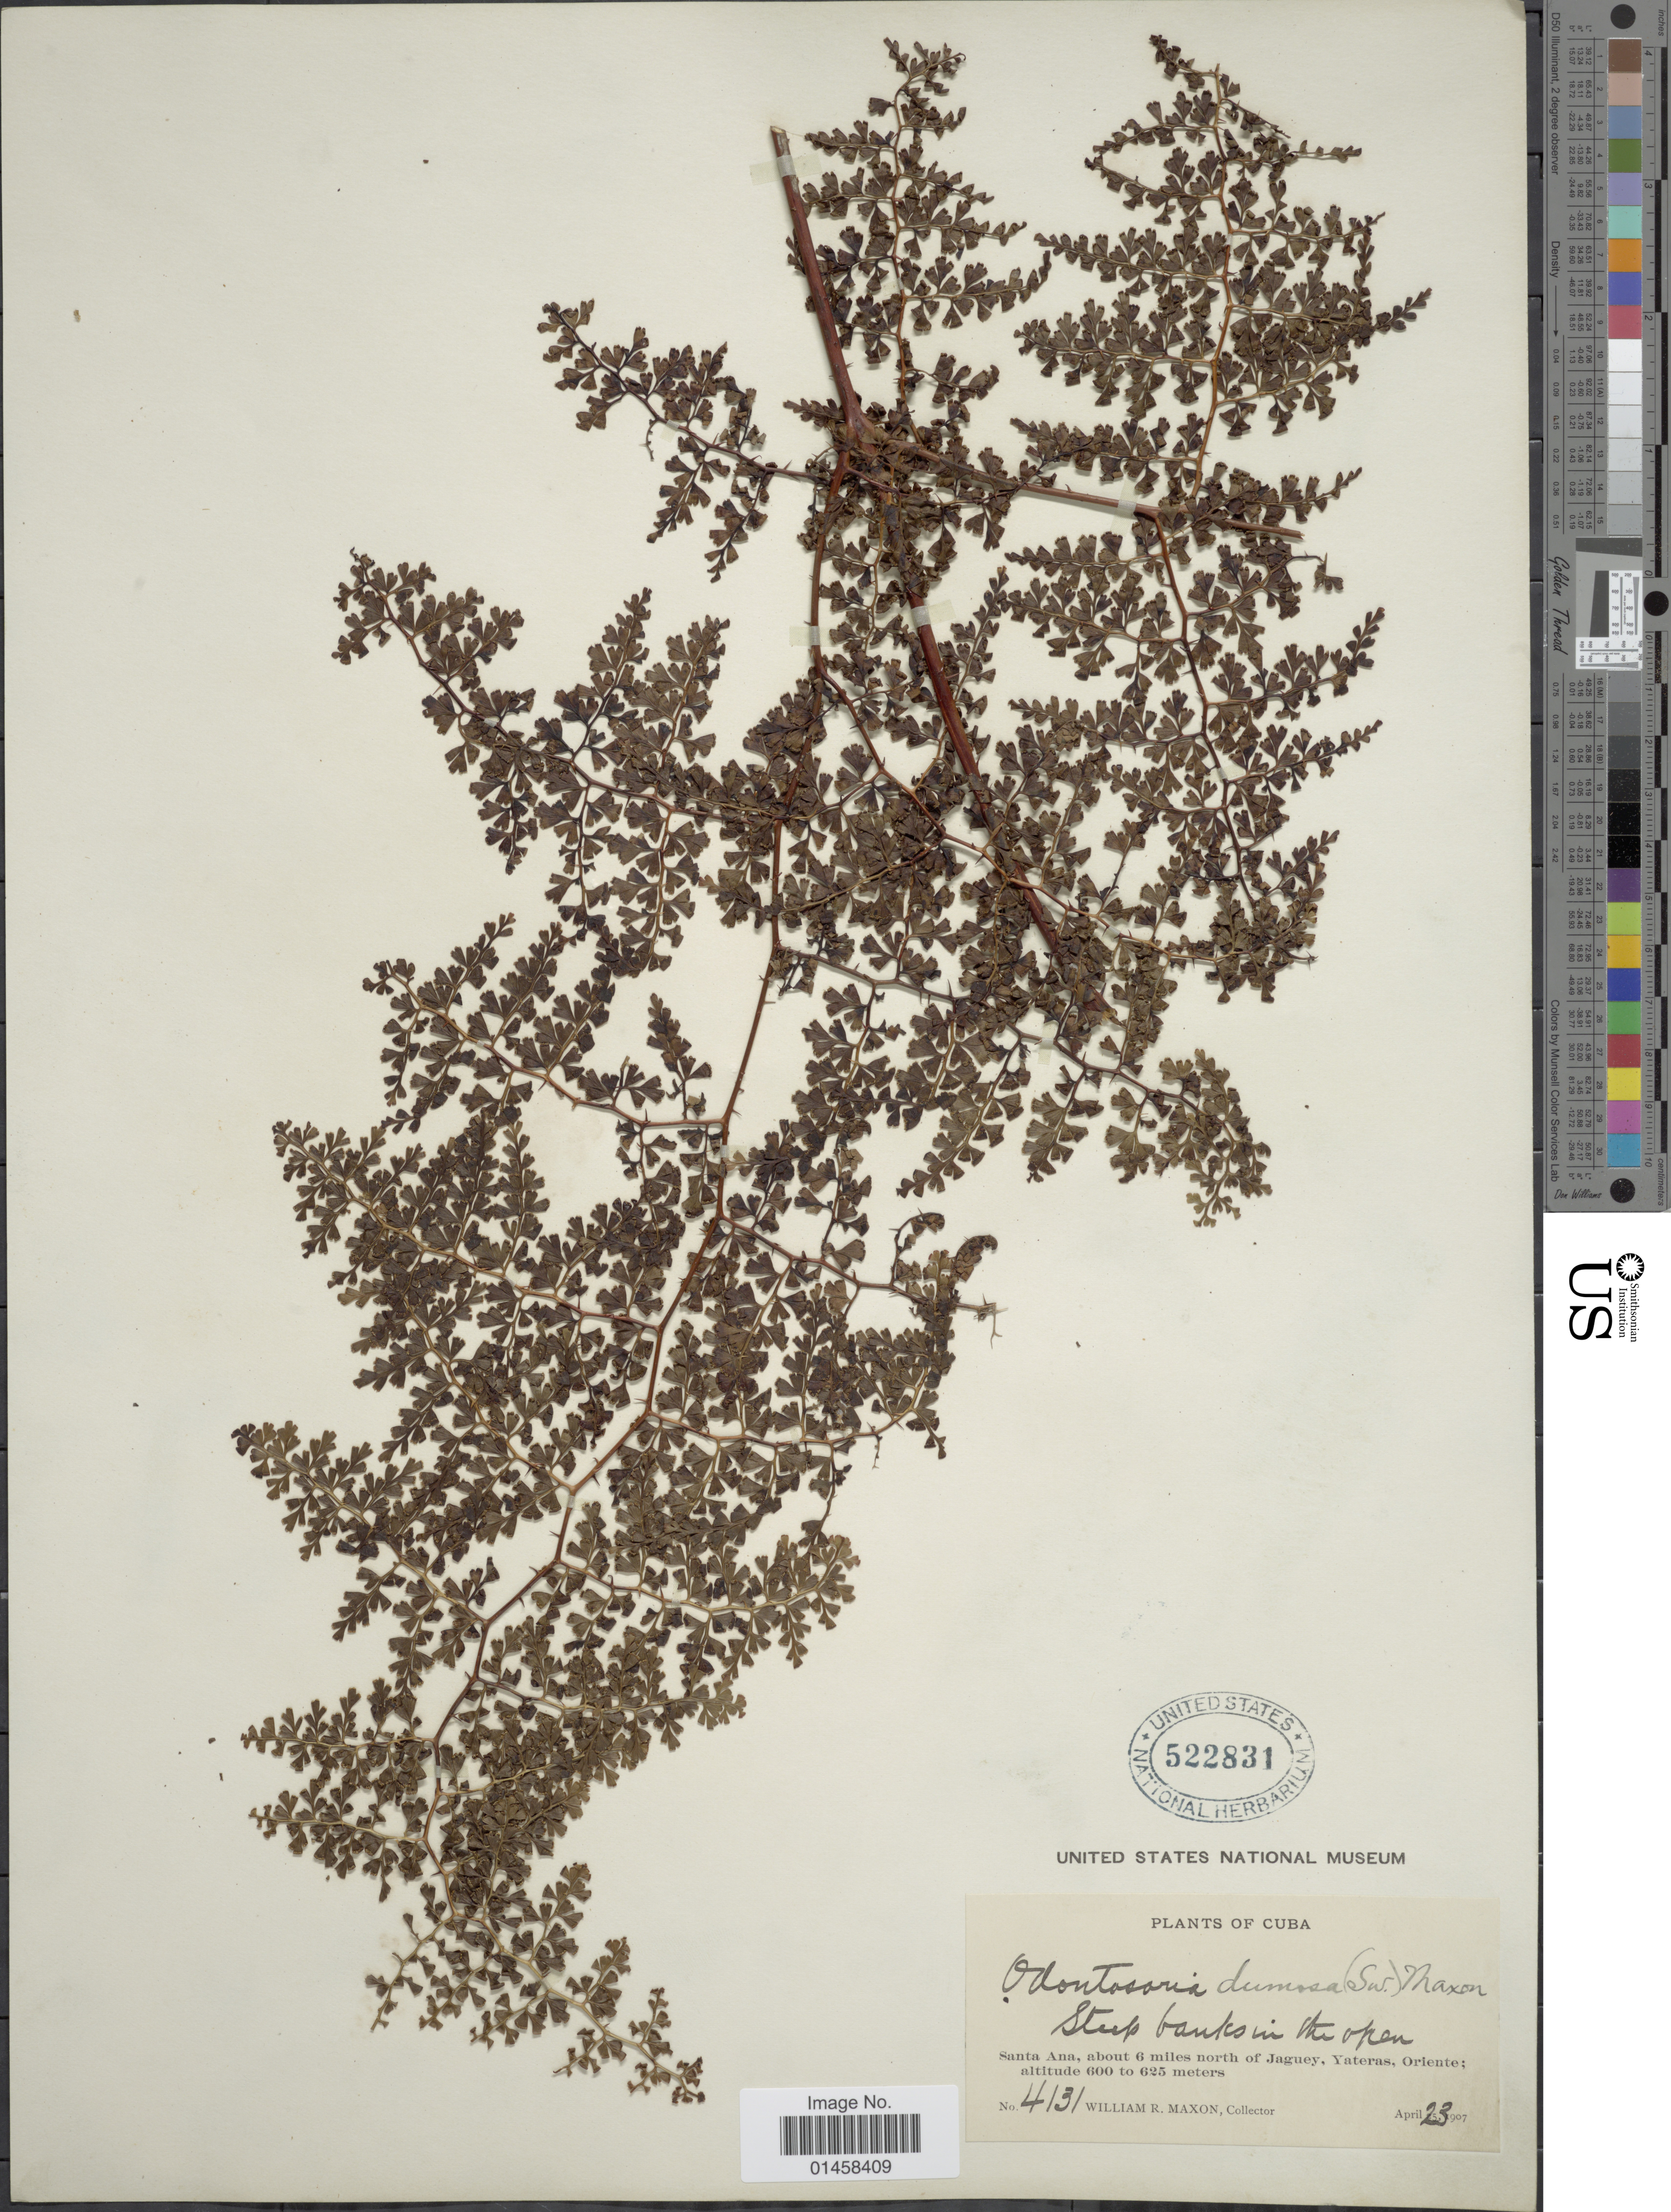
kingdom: Plantae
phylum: Tracheophyta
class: Polypodiopsida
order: Polypodiales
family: Lindsaeaceae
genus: Odontosoria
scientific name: Odontosoria aculeata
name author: (L.) J. Sm.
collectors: W. R. Maxon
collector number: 4131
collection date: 1907-04-23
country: Cuba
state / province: Oriente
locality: Santa Ana, about 6 miles north of Jaguey, Yateras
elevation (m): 600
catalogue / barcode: US 522831